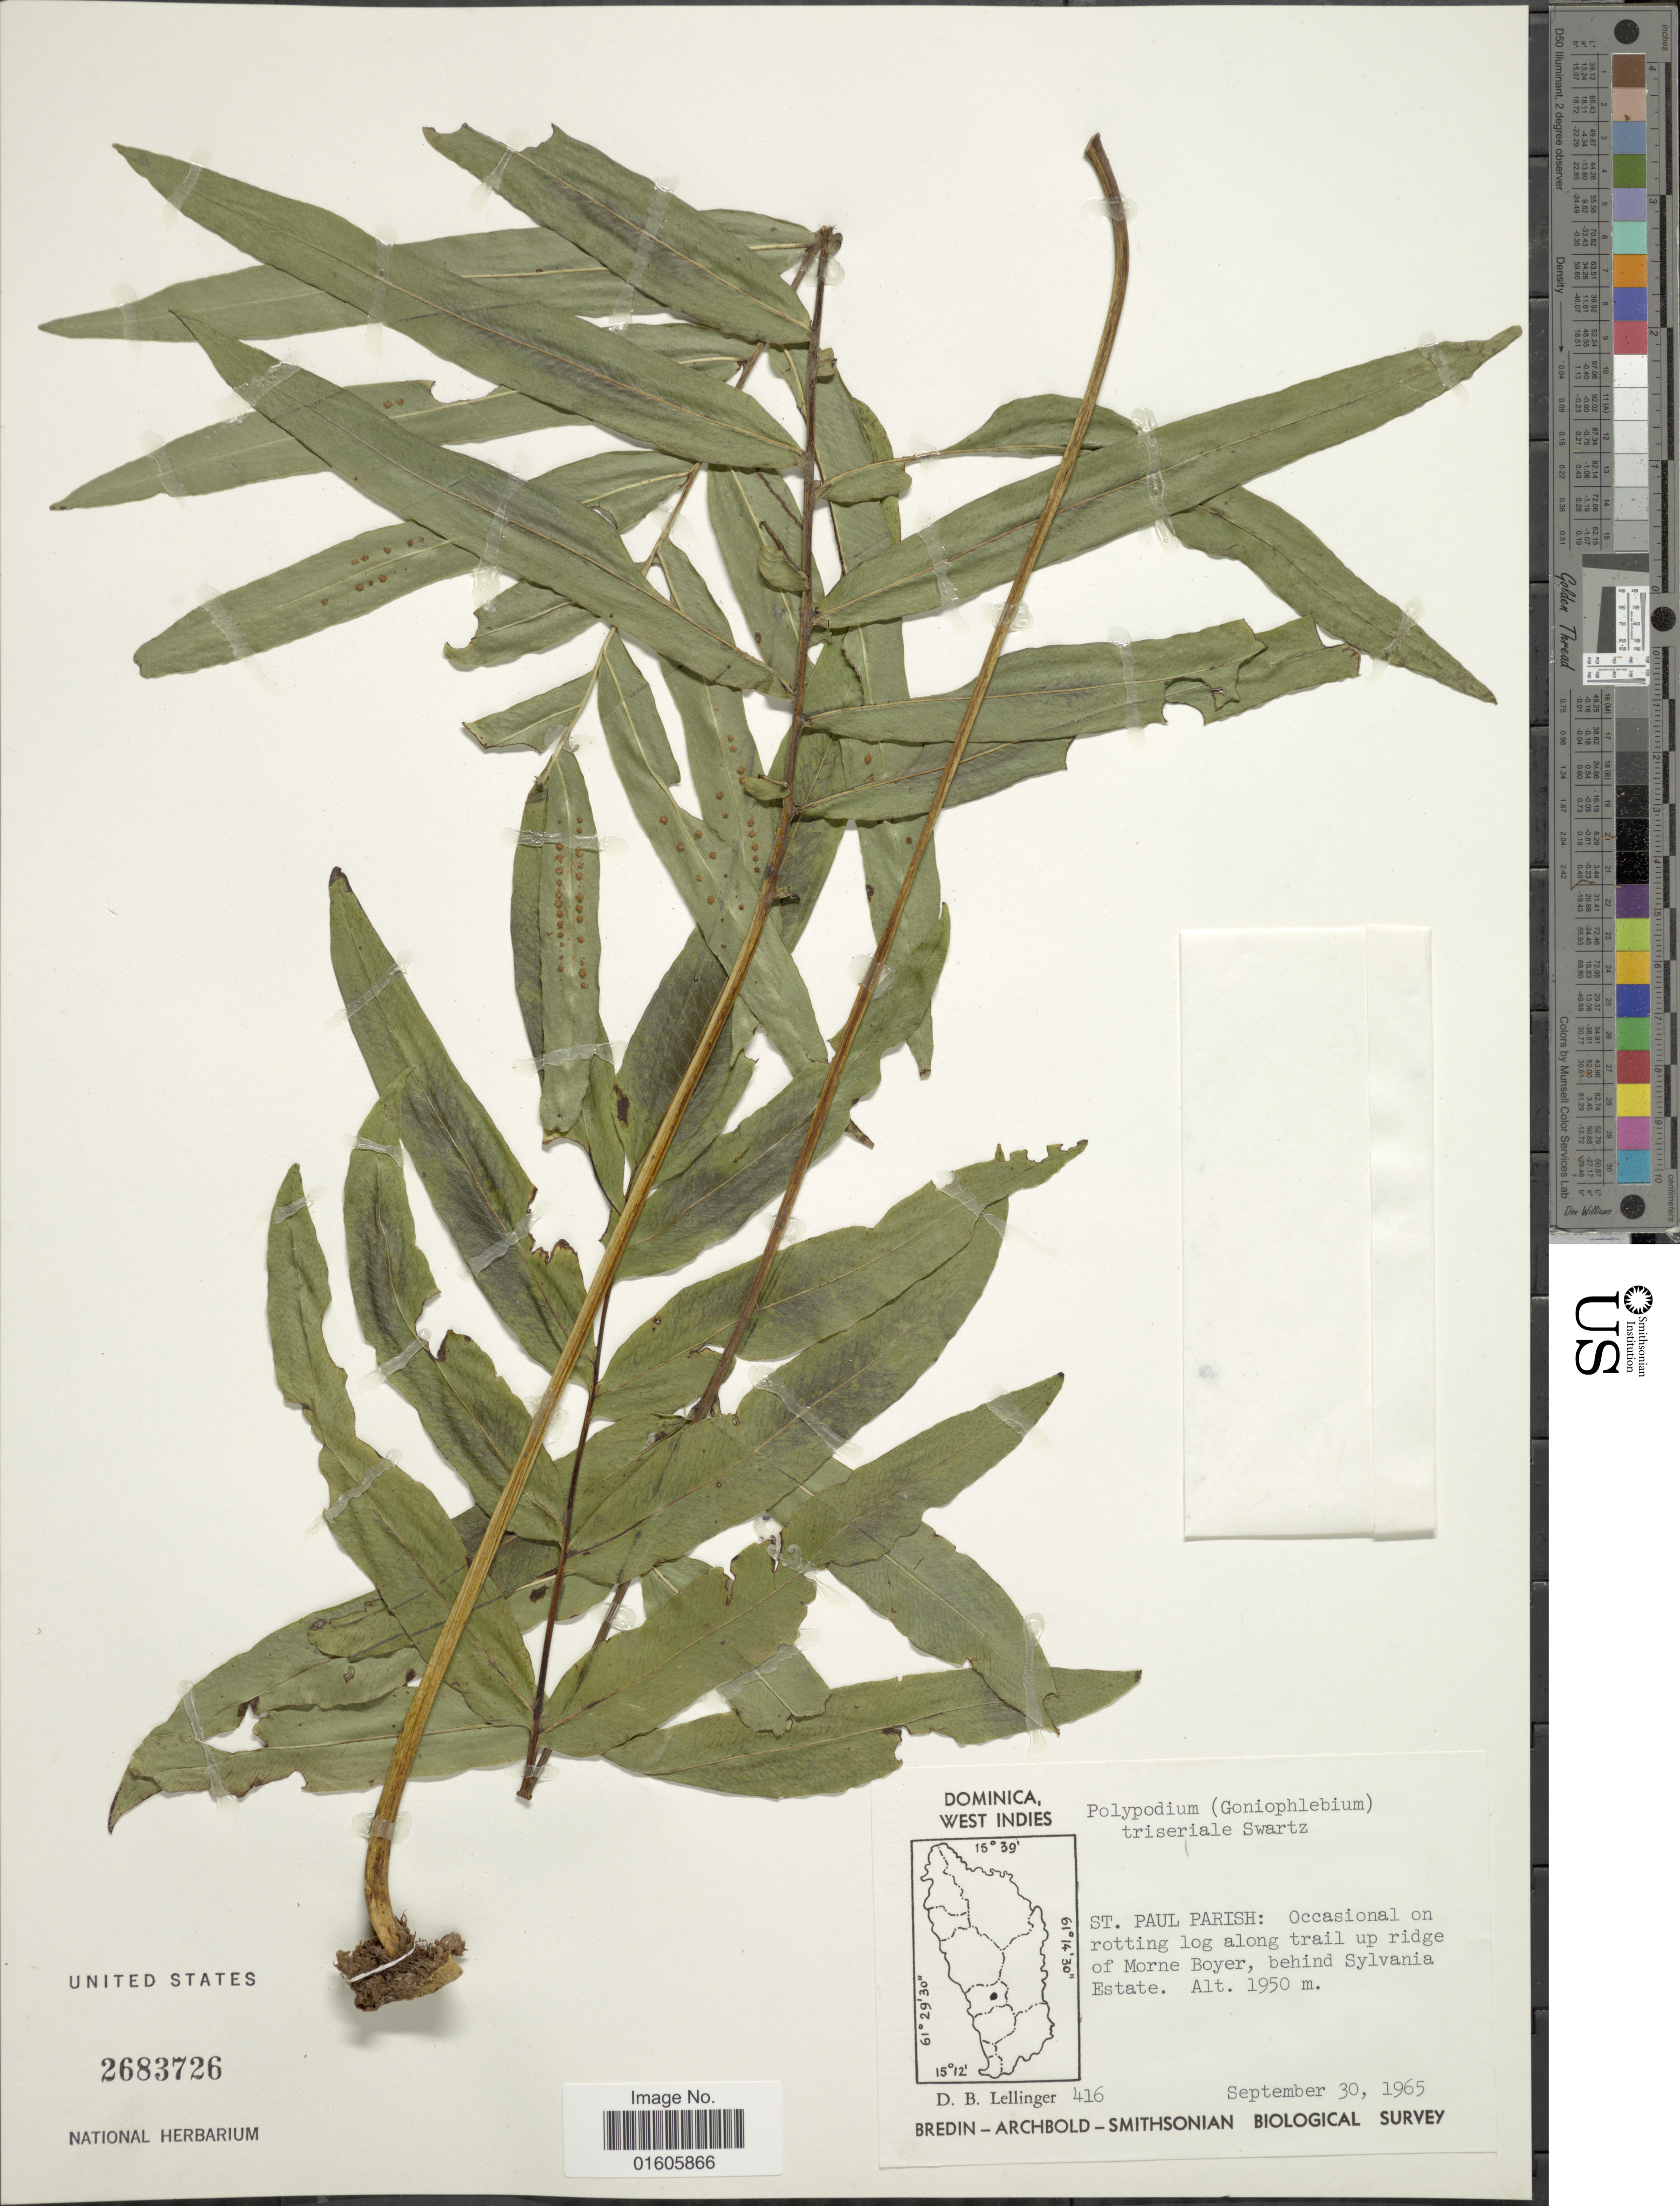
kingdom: Plantae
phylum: Tracheophyta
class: Polypodiopsida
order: Polypodiales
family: Polypodiaceae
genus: Serpocaulon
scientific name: Serpocaulon triseriale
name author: (Sw.) A.R. Sm.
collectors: D. B. Lellinger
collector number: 416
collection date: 1965-09-30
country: Dominica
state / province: St. Paul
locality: St. Paul Parish: Occasional on rotting log along trail up ridge of Morne Boyer, behind Sylvania Estate.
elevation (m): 1950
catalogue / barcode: US 2683726